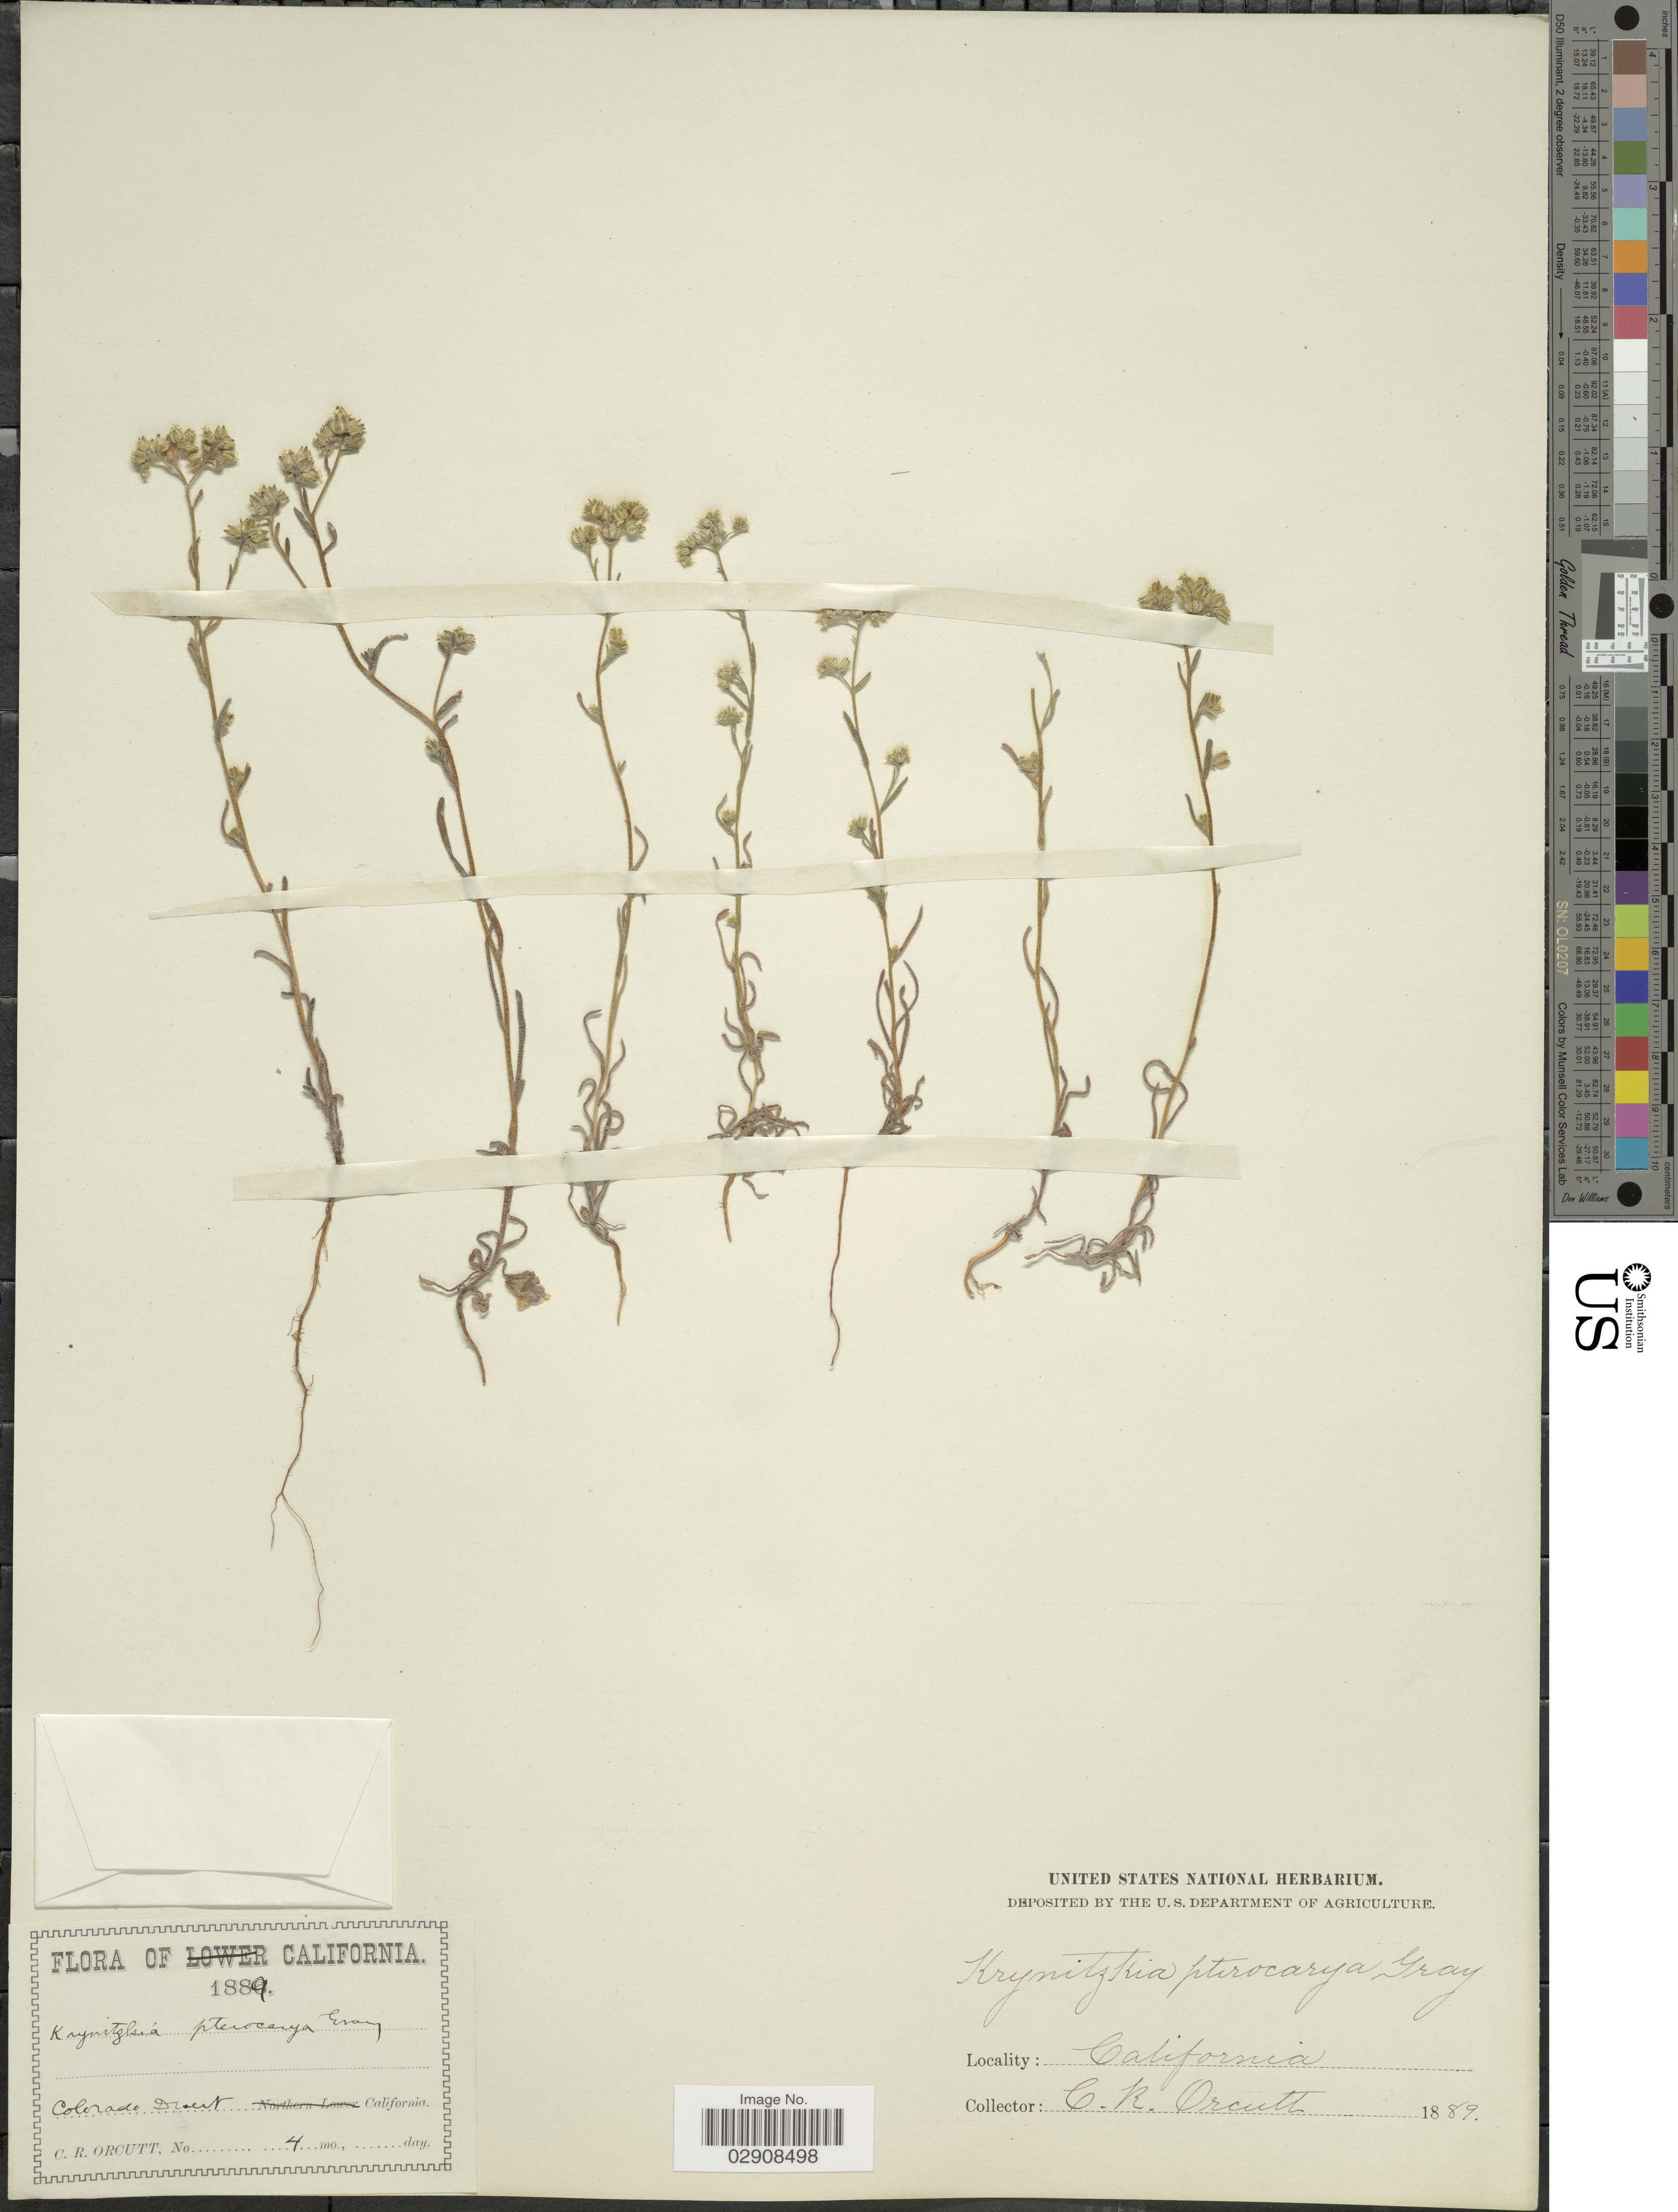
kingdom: Plantae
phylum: Tracheophyta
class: Magnoliopsida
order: Boraginales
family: Boraginaceae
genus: Cryptantha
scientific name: Cryptantha pterocarya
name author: (Torr.) Greene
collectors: C. R. Orcutt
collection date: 1889-04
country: United States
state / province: California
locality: Colorado Desert.